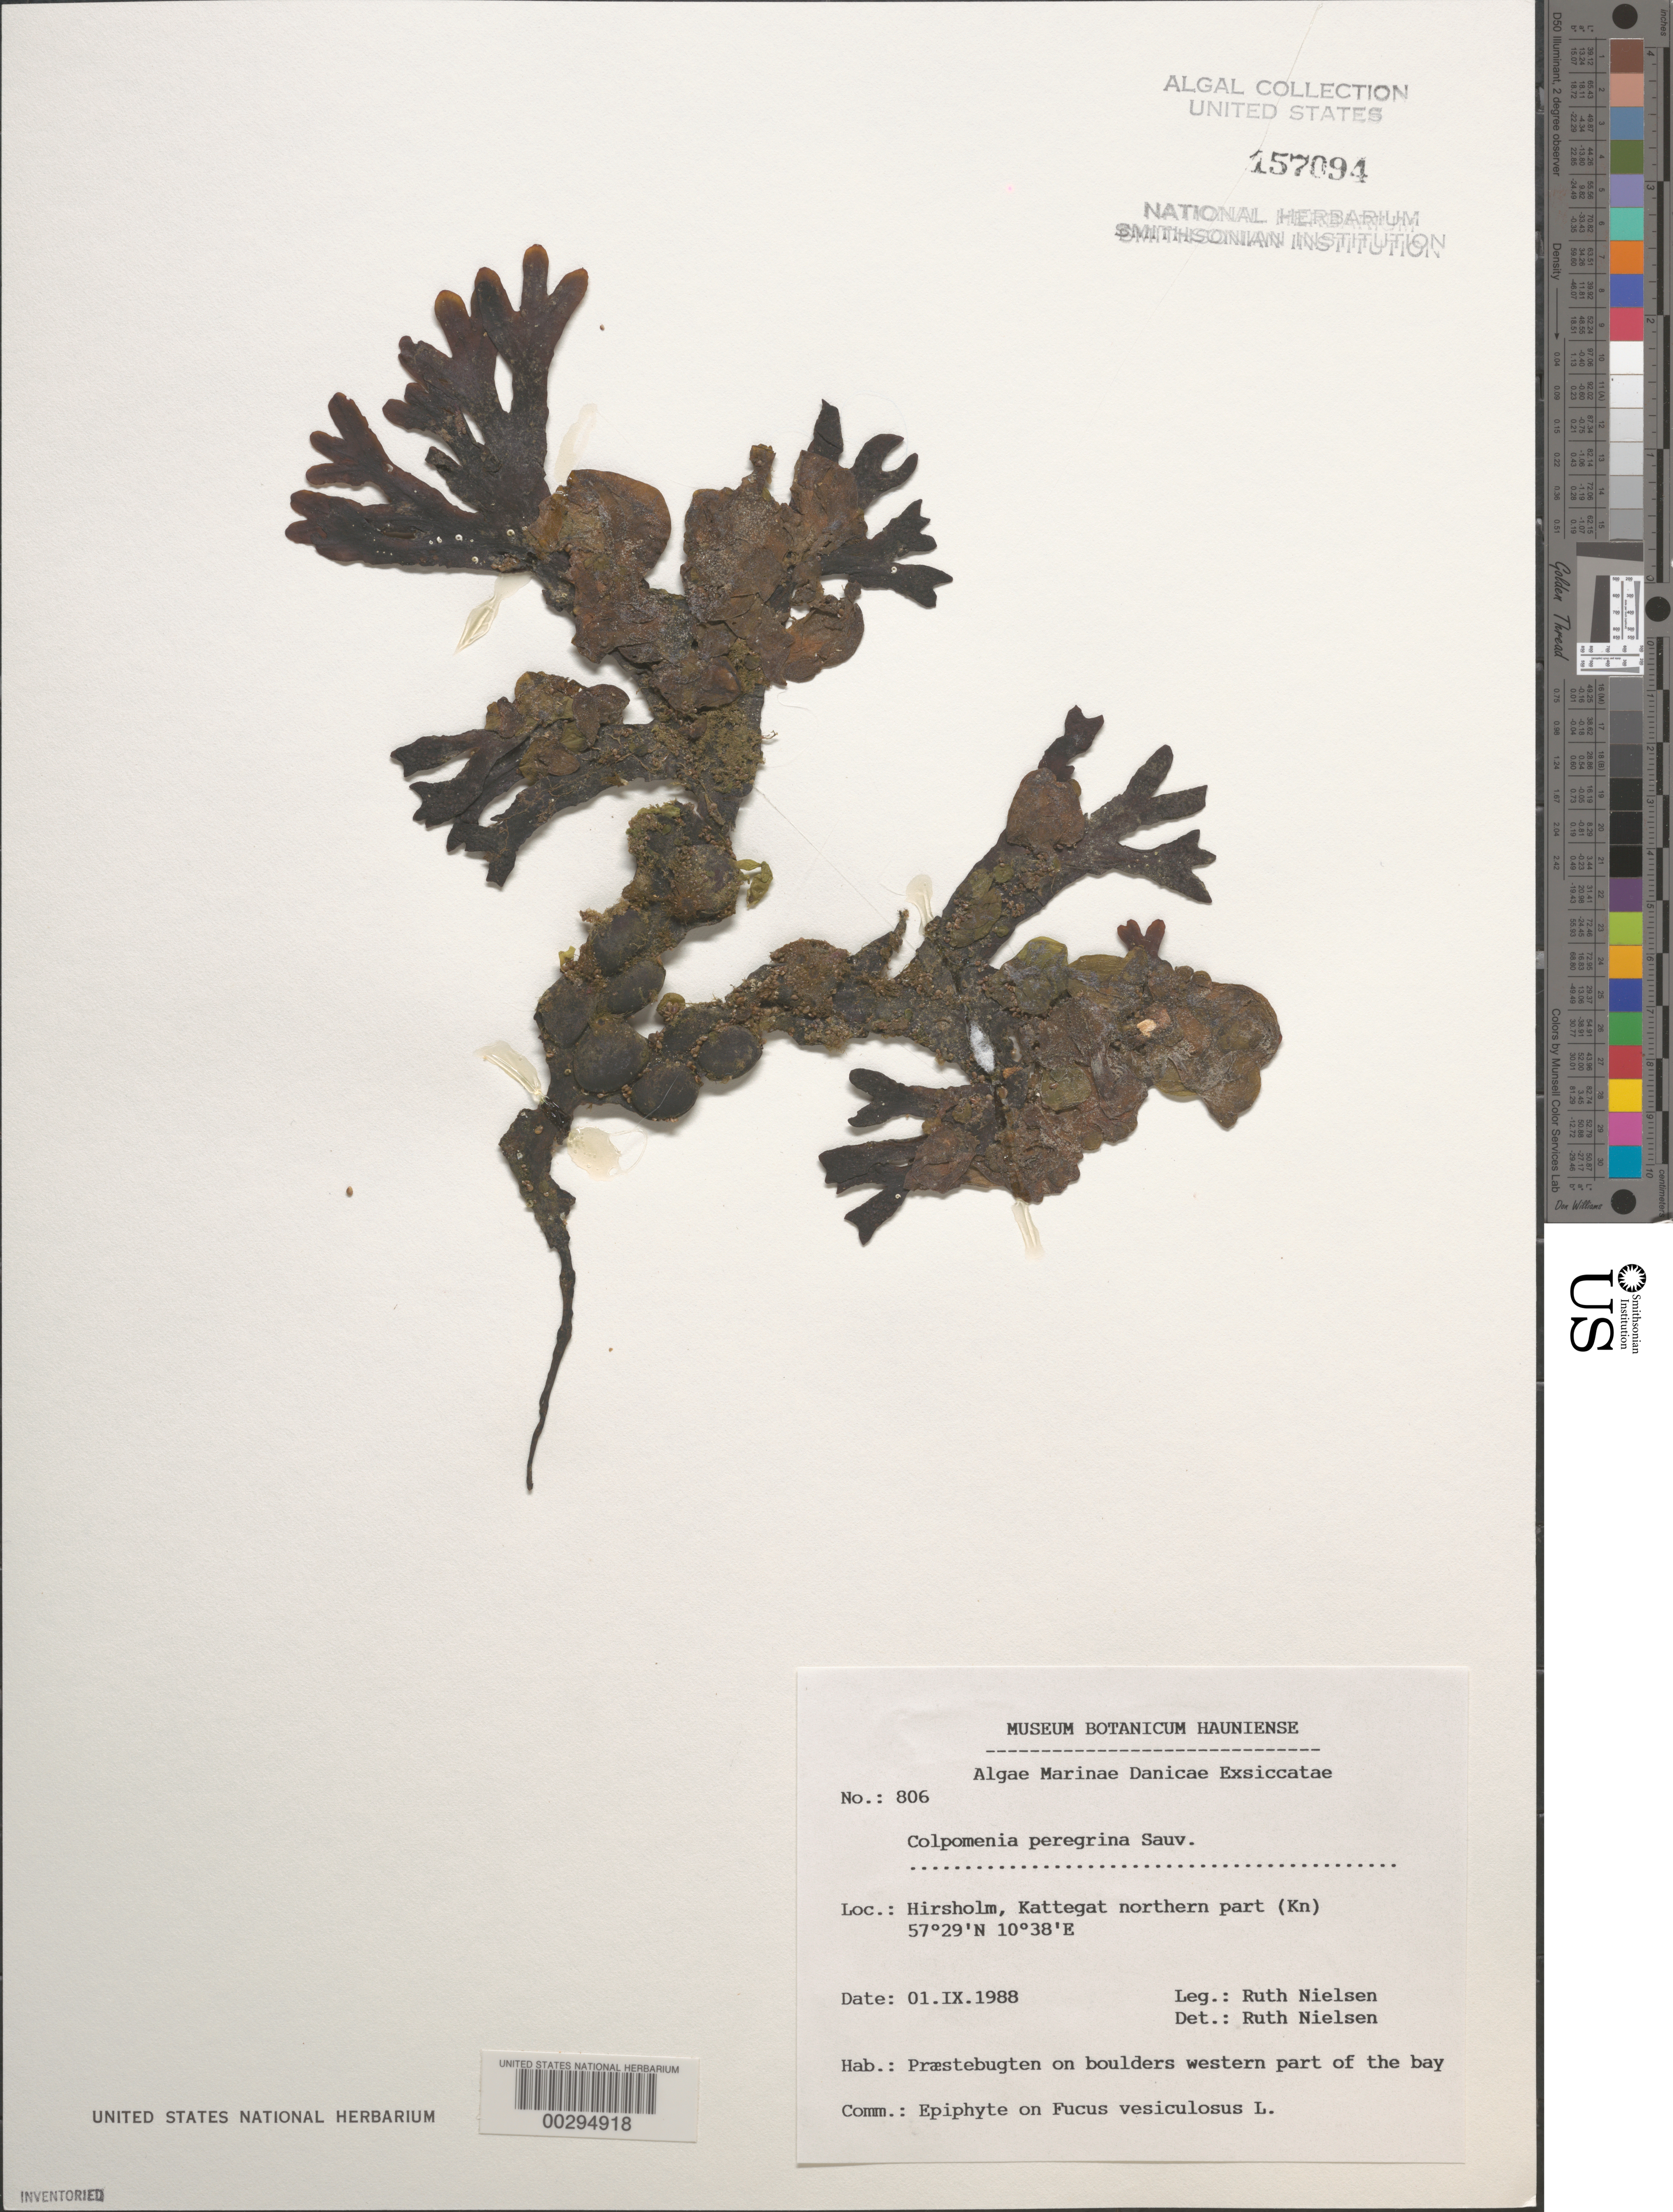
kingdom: Chromista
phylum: Ochrophyta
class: Phaeophyceae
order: Scytosiphonales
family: Scytosiphonaceae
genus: Colpomenia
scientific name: Colpomenia peregrina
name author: Sauv.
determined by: Nielsen, R.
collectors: R. Nielsen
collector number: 806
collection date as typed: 01 Sep 1988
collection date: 1988-09-01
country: Denmark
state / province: Nordjylland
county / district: Frederikshavn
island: Hirsholm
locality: Kattegat, northern part, Praestebugten on boulders western part of bay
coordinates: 57 29'N, 10 38'E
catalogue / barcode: US 157094